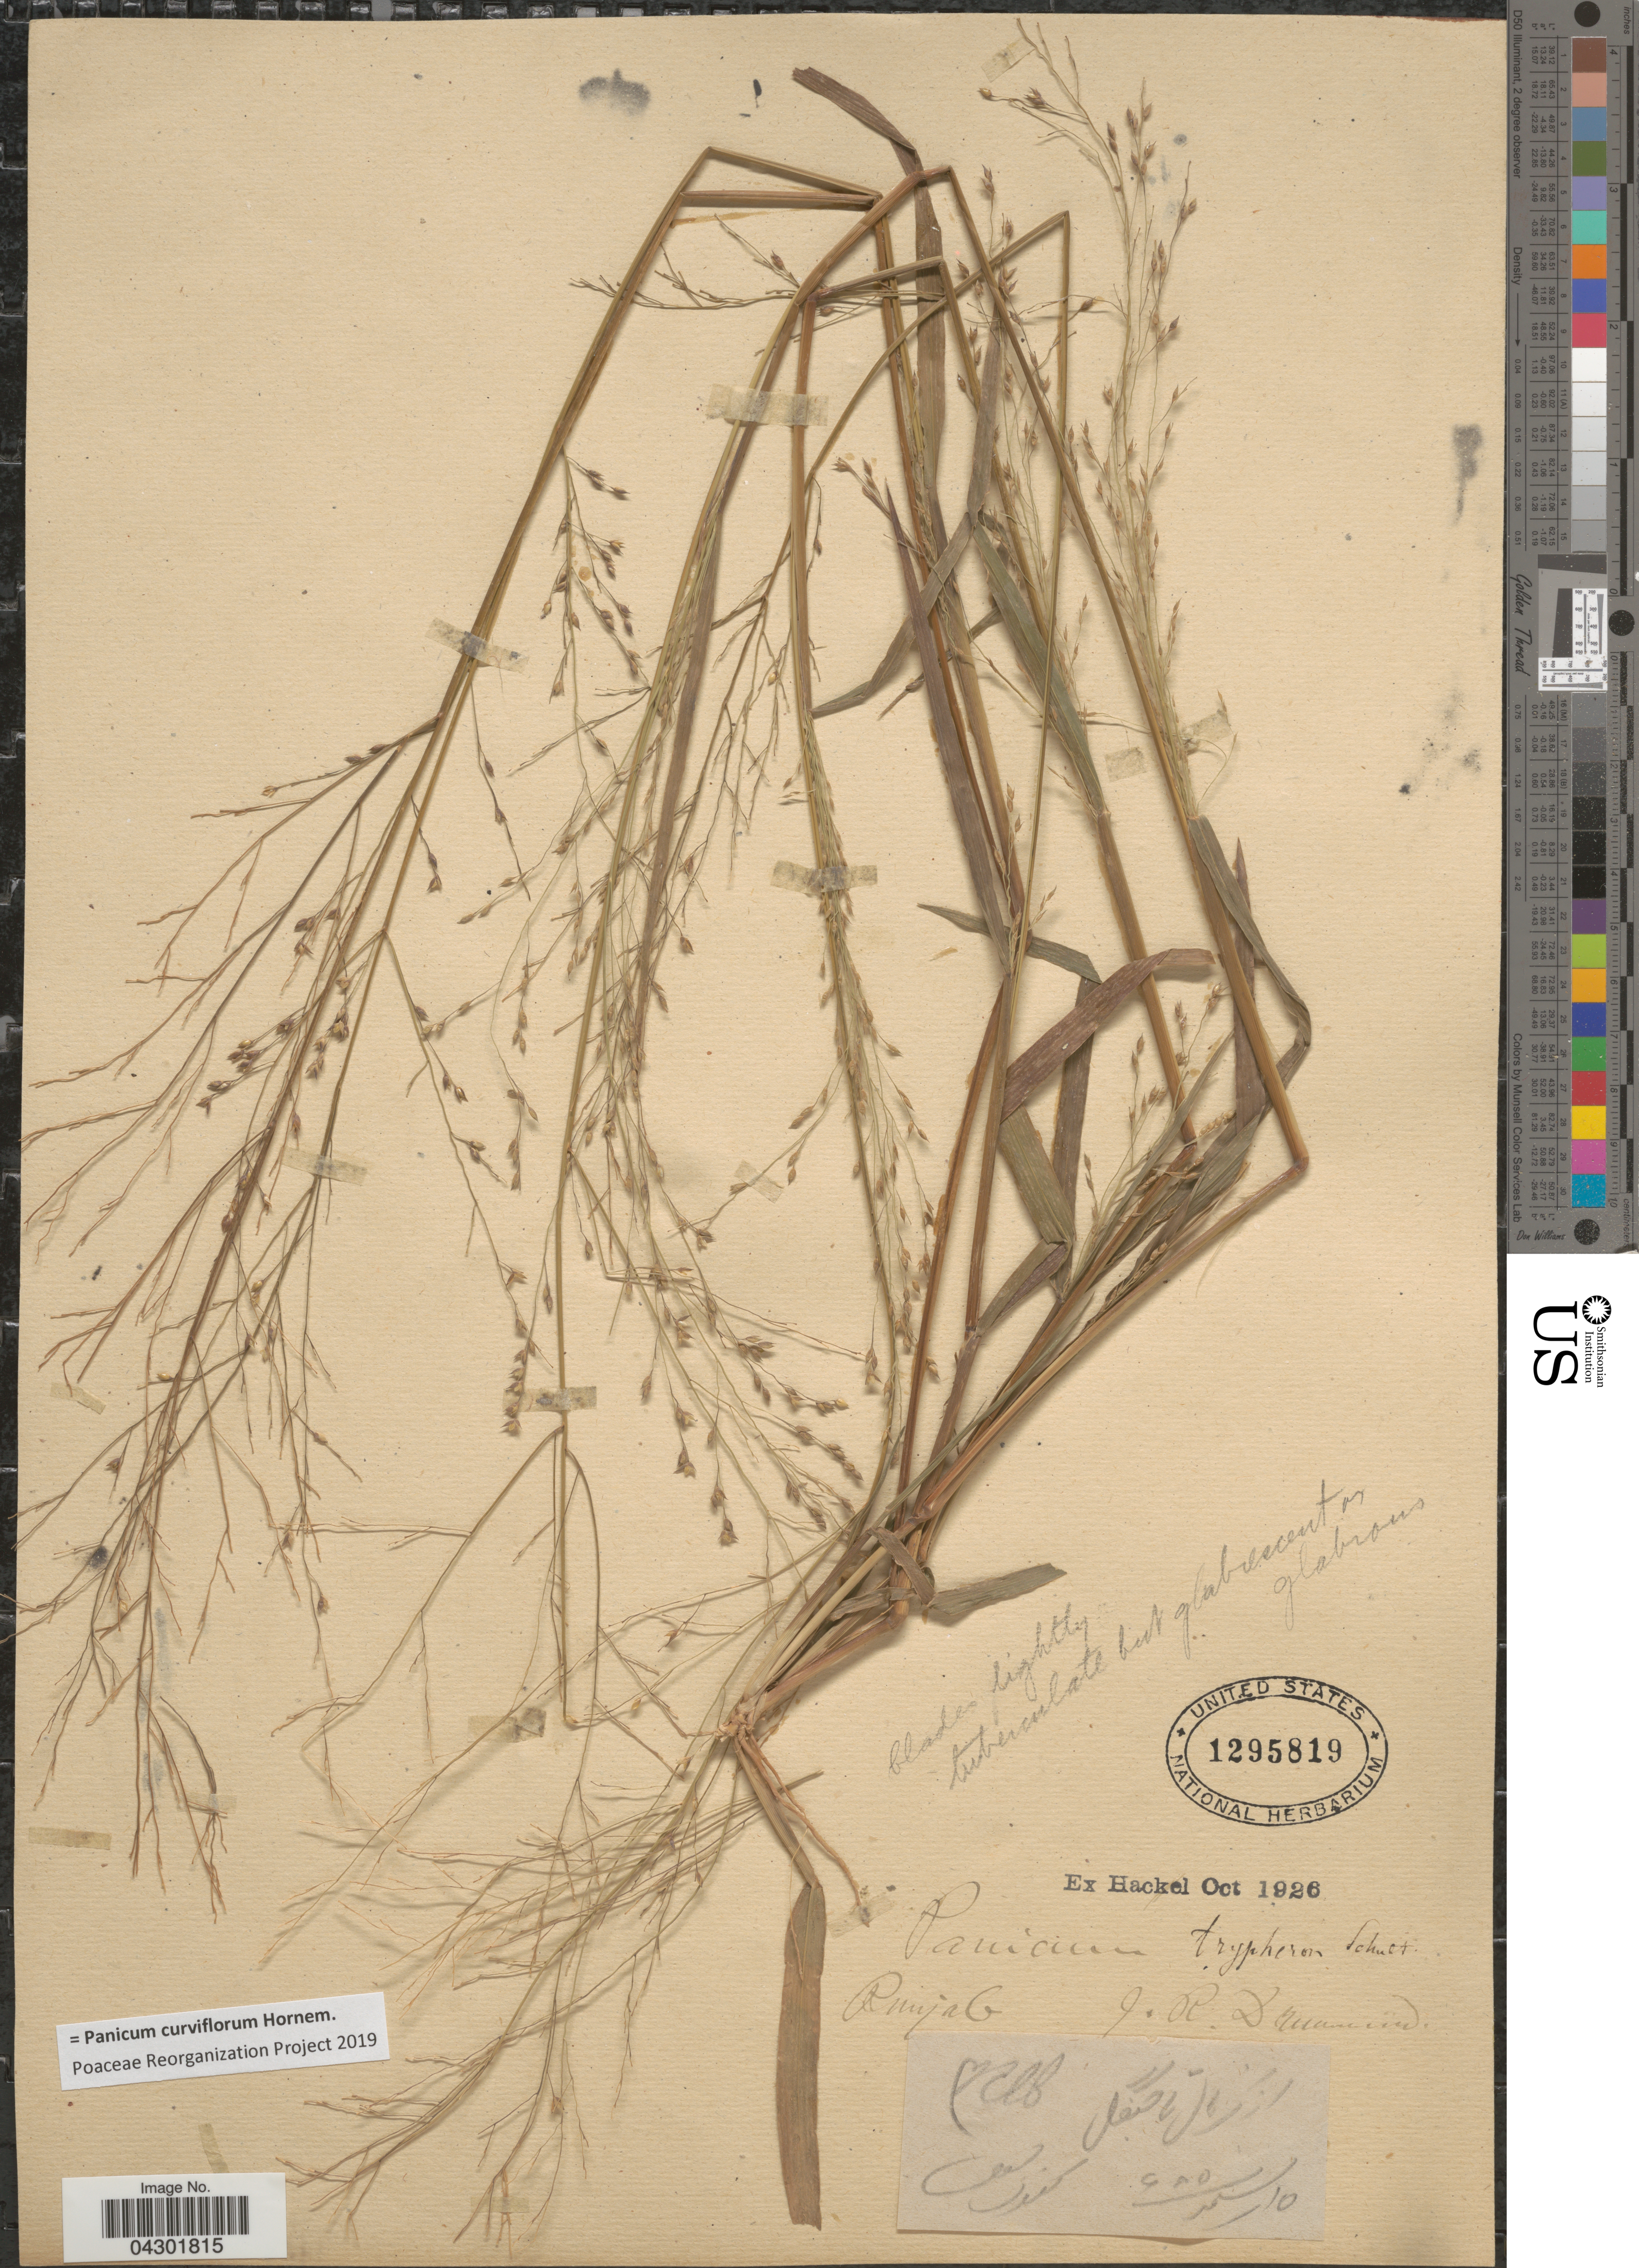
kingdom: Plantae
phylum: Tracheophyta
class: Liliopsida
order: Poales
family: Poaceae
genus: Panicum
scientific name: Panicum curviflorum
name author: Hornem.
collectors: J. R. Drummond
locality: Punjab.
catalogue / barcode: US 1295819